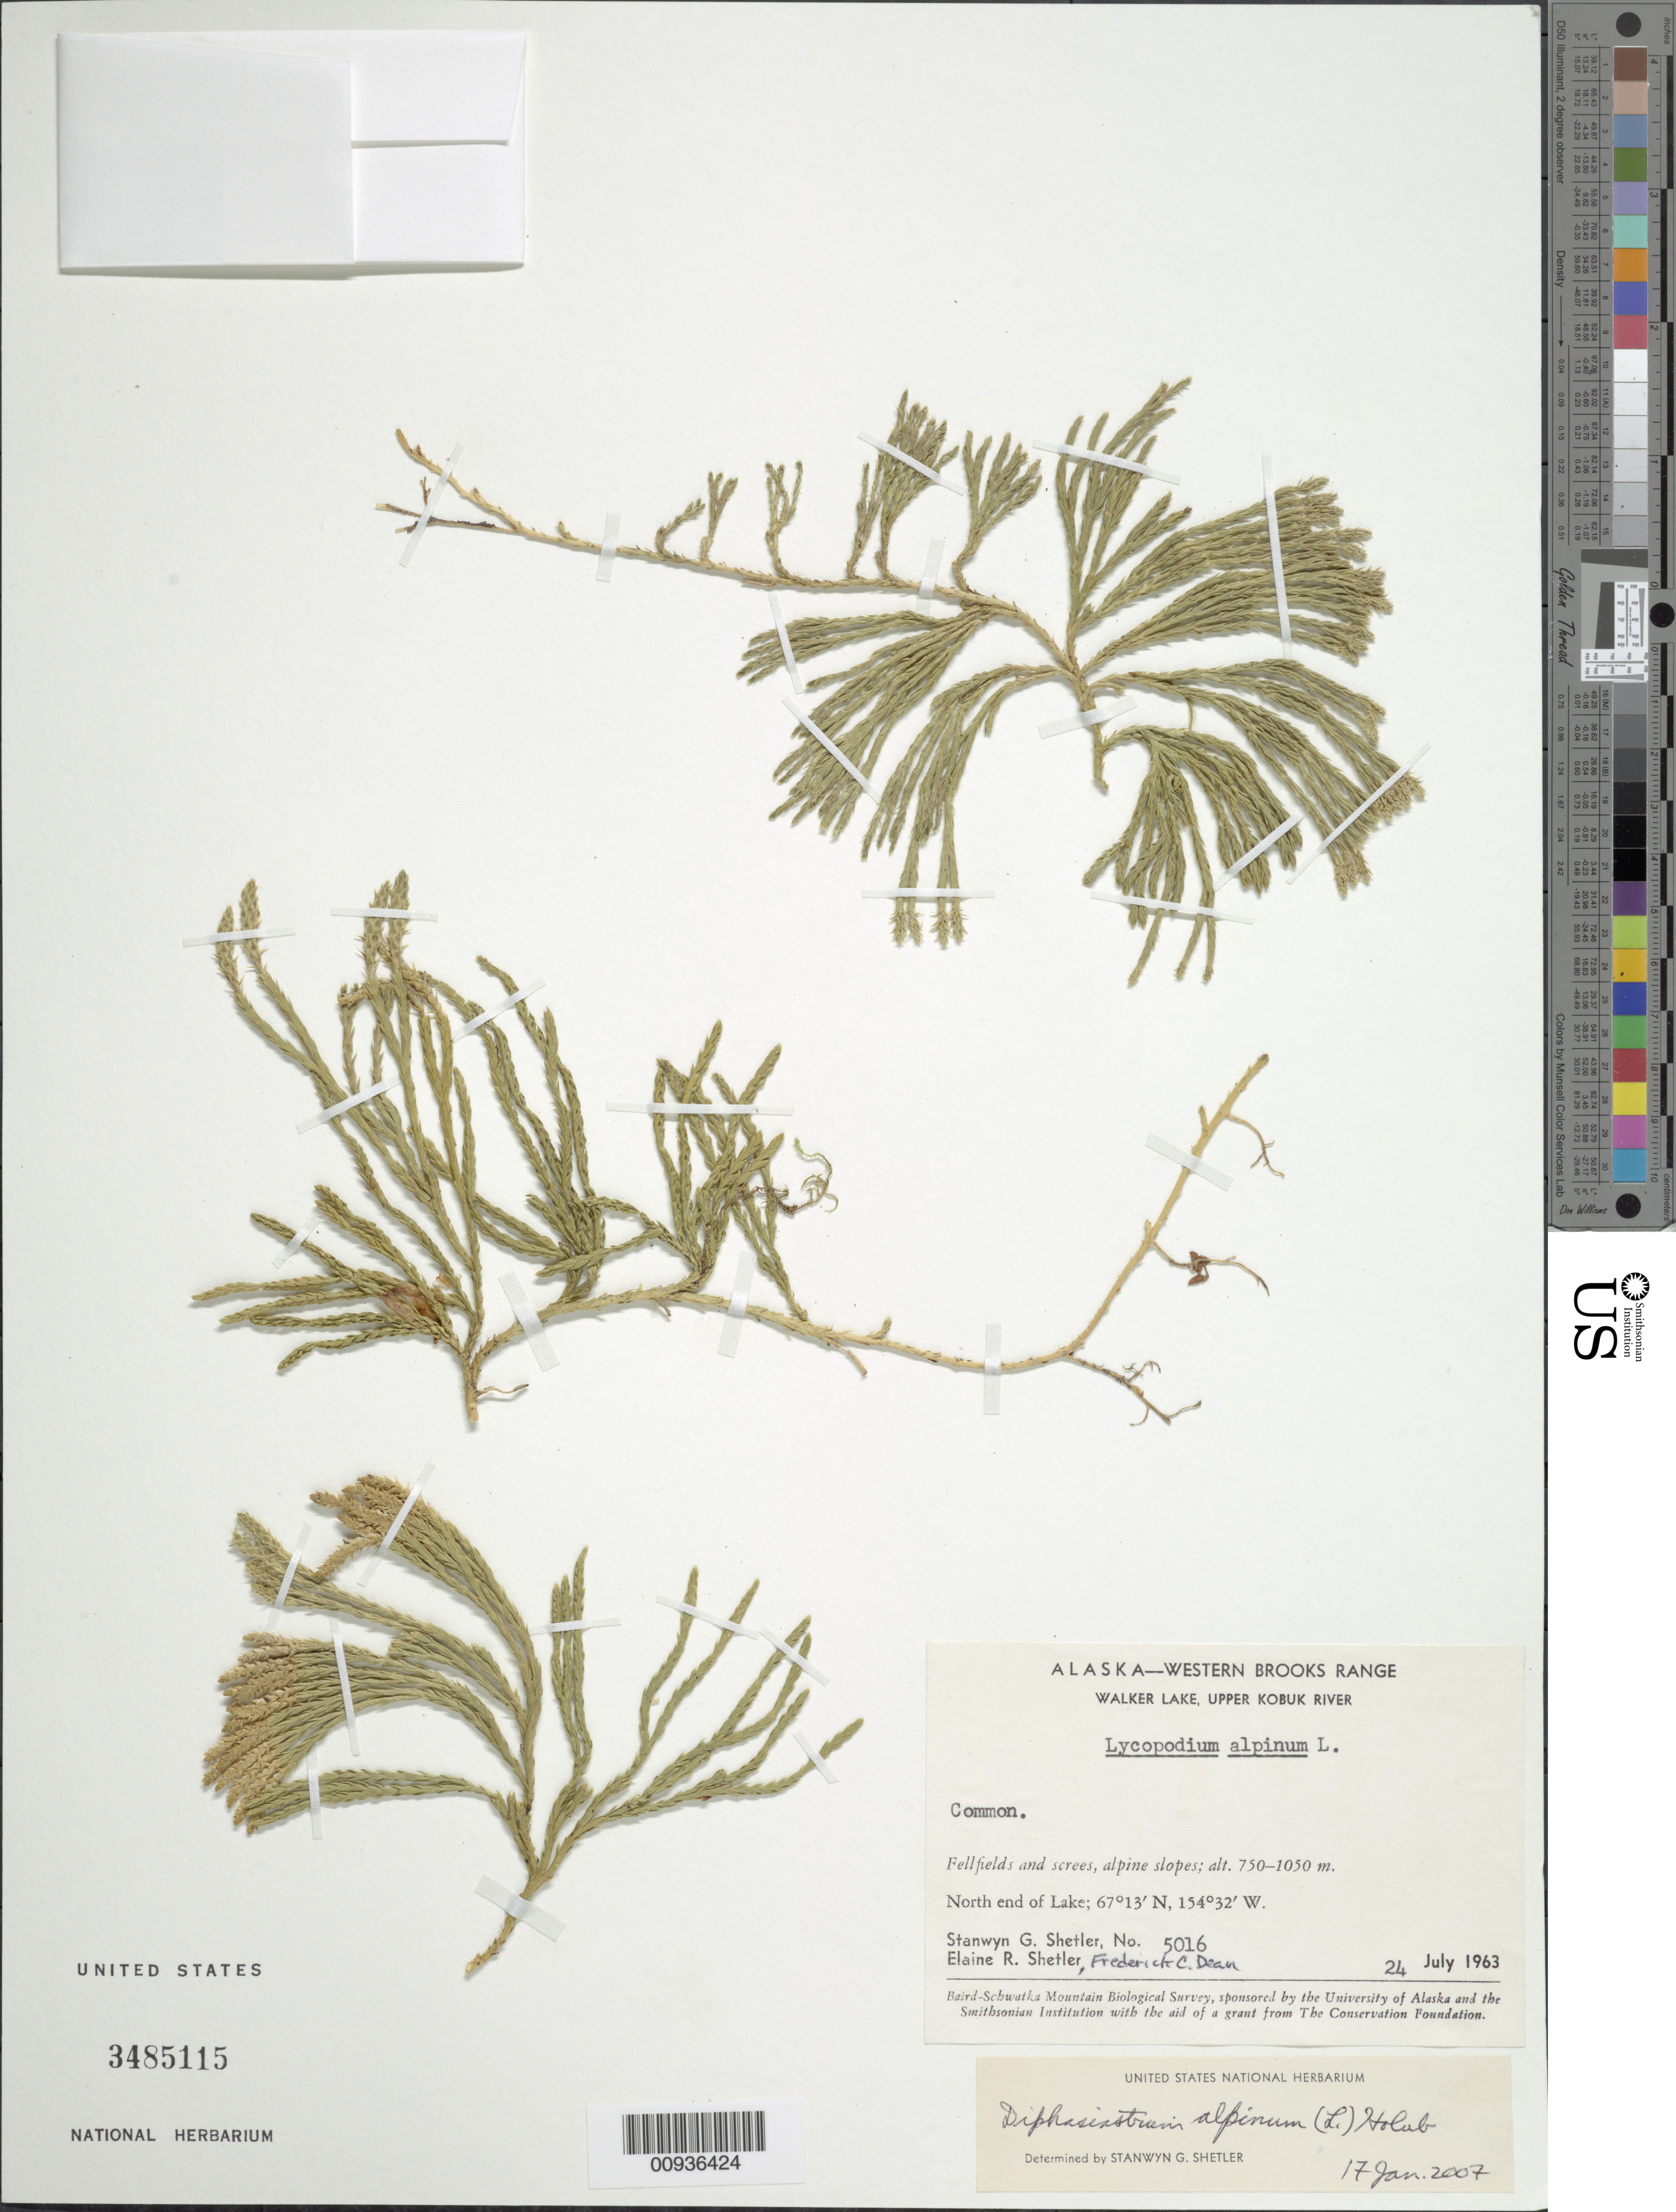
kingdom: Plantae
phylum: Tracheophyta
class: Lycopodiopsida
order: Lycopodiales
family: Lycopodiaceae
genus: Diphasiastrum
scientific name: Diphasiastrum alpinum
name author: (L.) Holub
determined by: Shetler, Stanwyn G., (US), NMNH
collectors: S. Shetler, E. R. Shetler & F. C. Dean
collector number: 5016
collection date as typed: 24 Jul 1963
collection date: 1963-07-24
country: United States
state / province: Alaska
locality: North end of Walker Lake. Western Brooks Range, Upper Kobuk River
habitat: Fellfields and screes, alpine slopes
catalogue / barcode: US 3485115